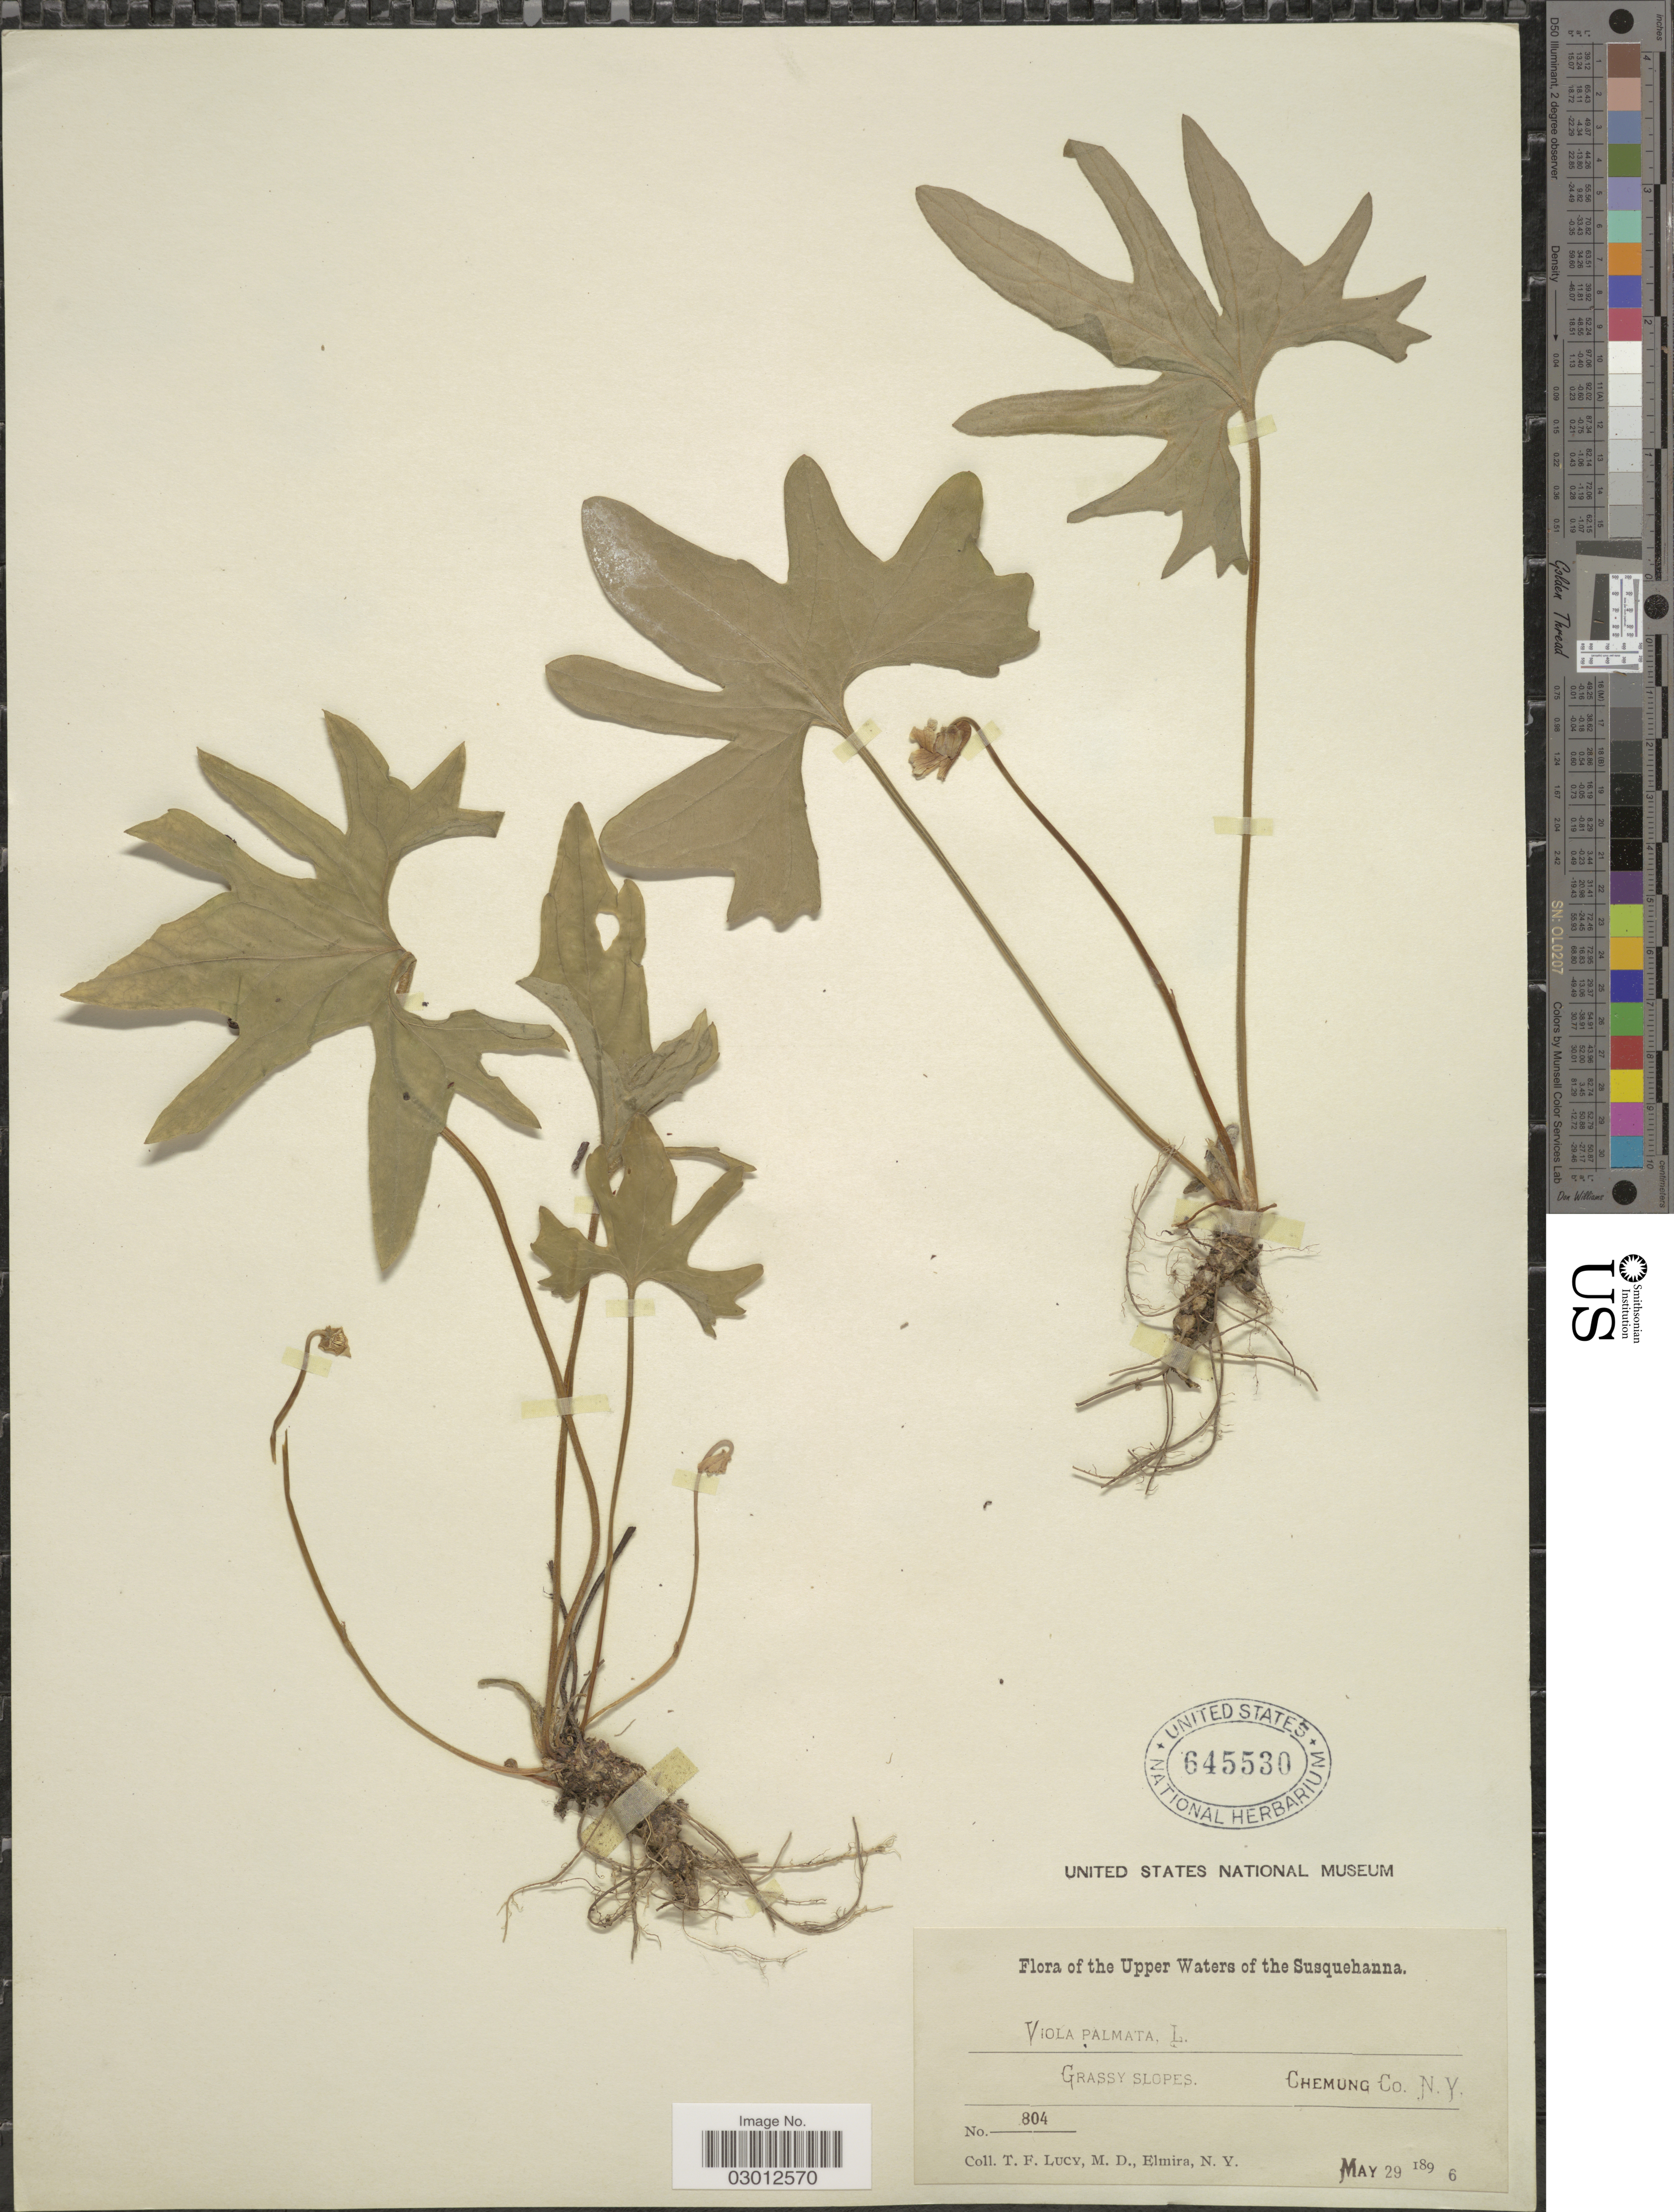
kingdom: Plantae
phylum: Tracheophyta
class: Magnoliopsida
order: Malpighiales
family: Violaceae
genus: Viola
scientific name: Viola palmata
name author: L.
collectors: T. Lucy & M. Elmira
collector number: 804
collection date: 1896-05-29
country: United States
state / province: New York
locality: Upper Waters of the Susquehanna. Chemung Co.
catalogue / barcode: US 645530